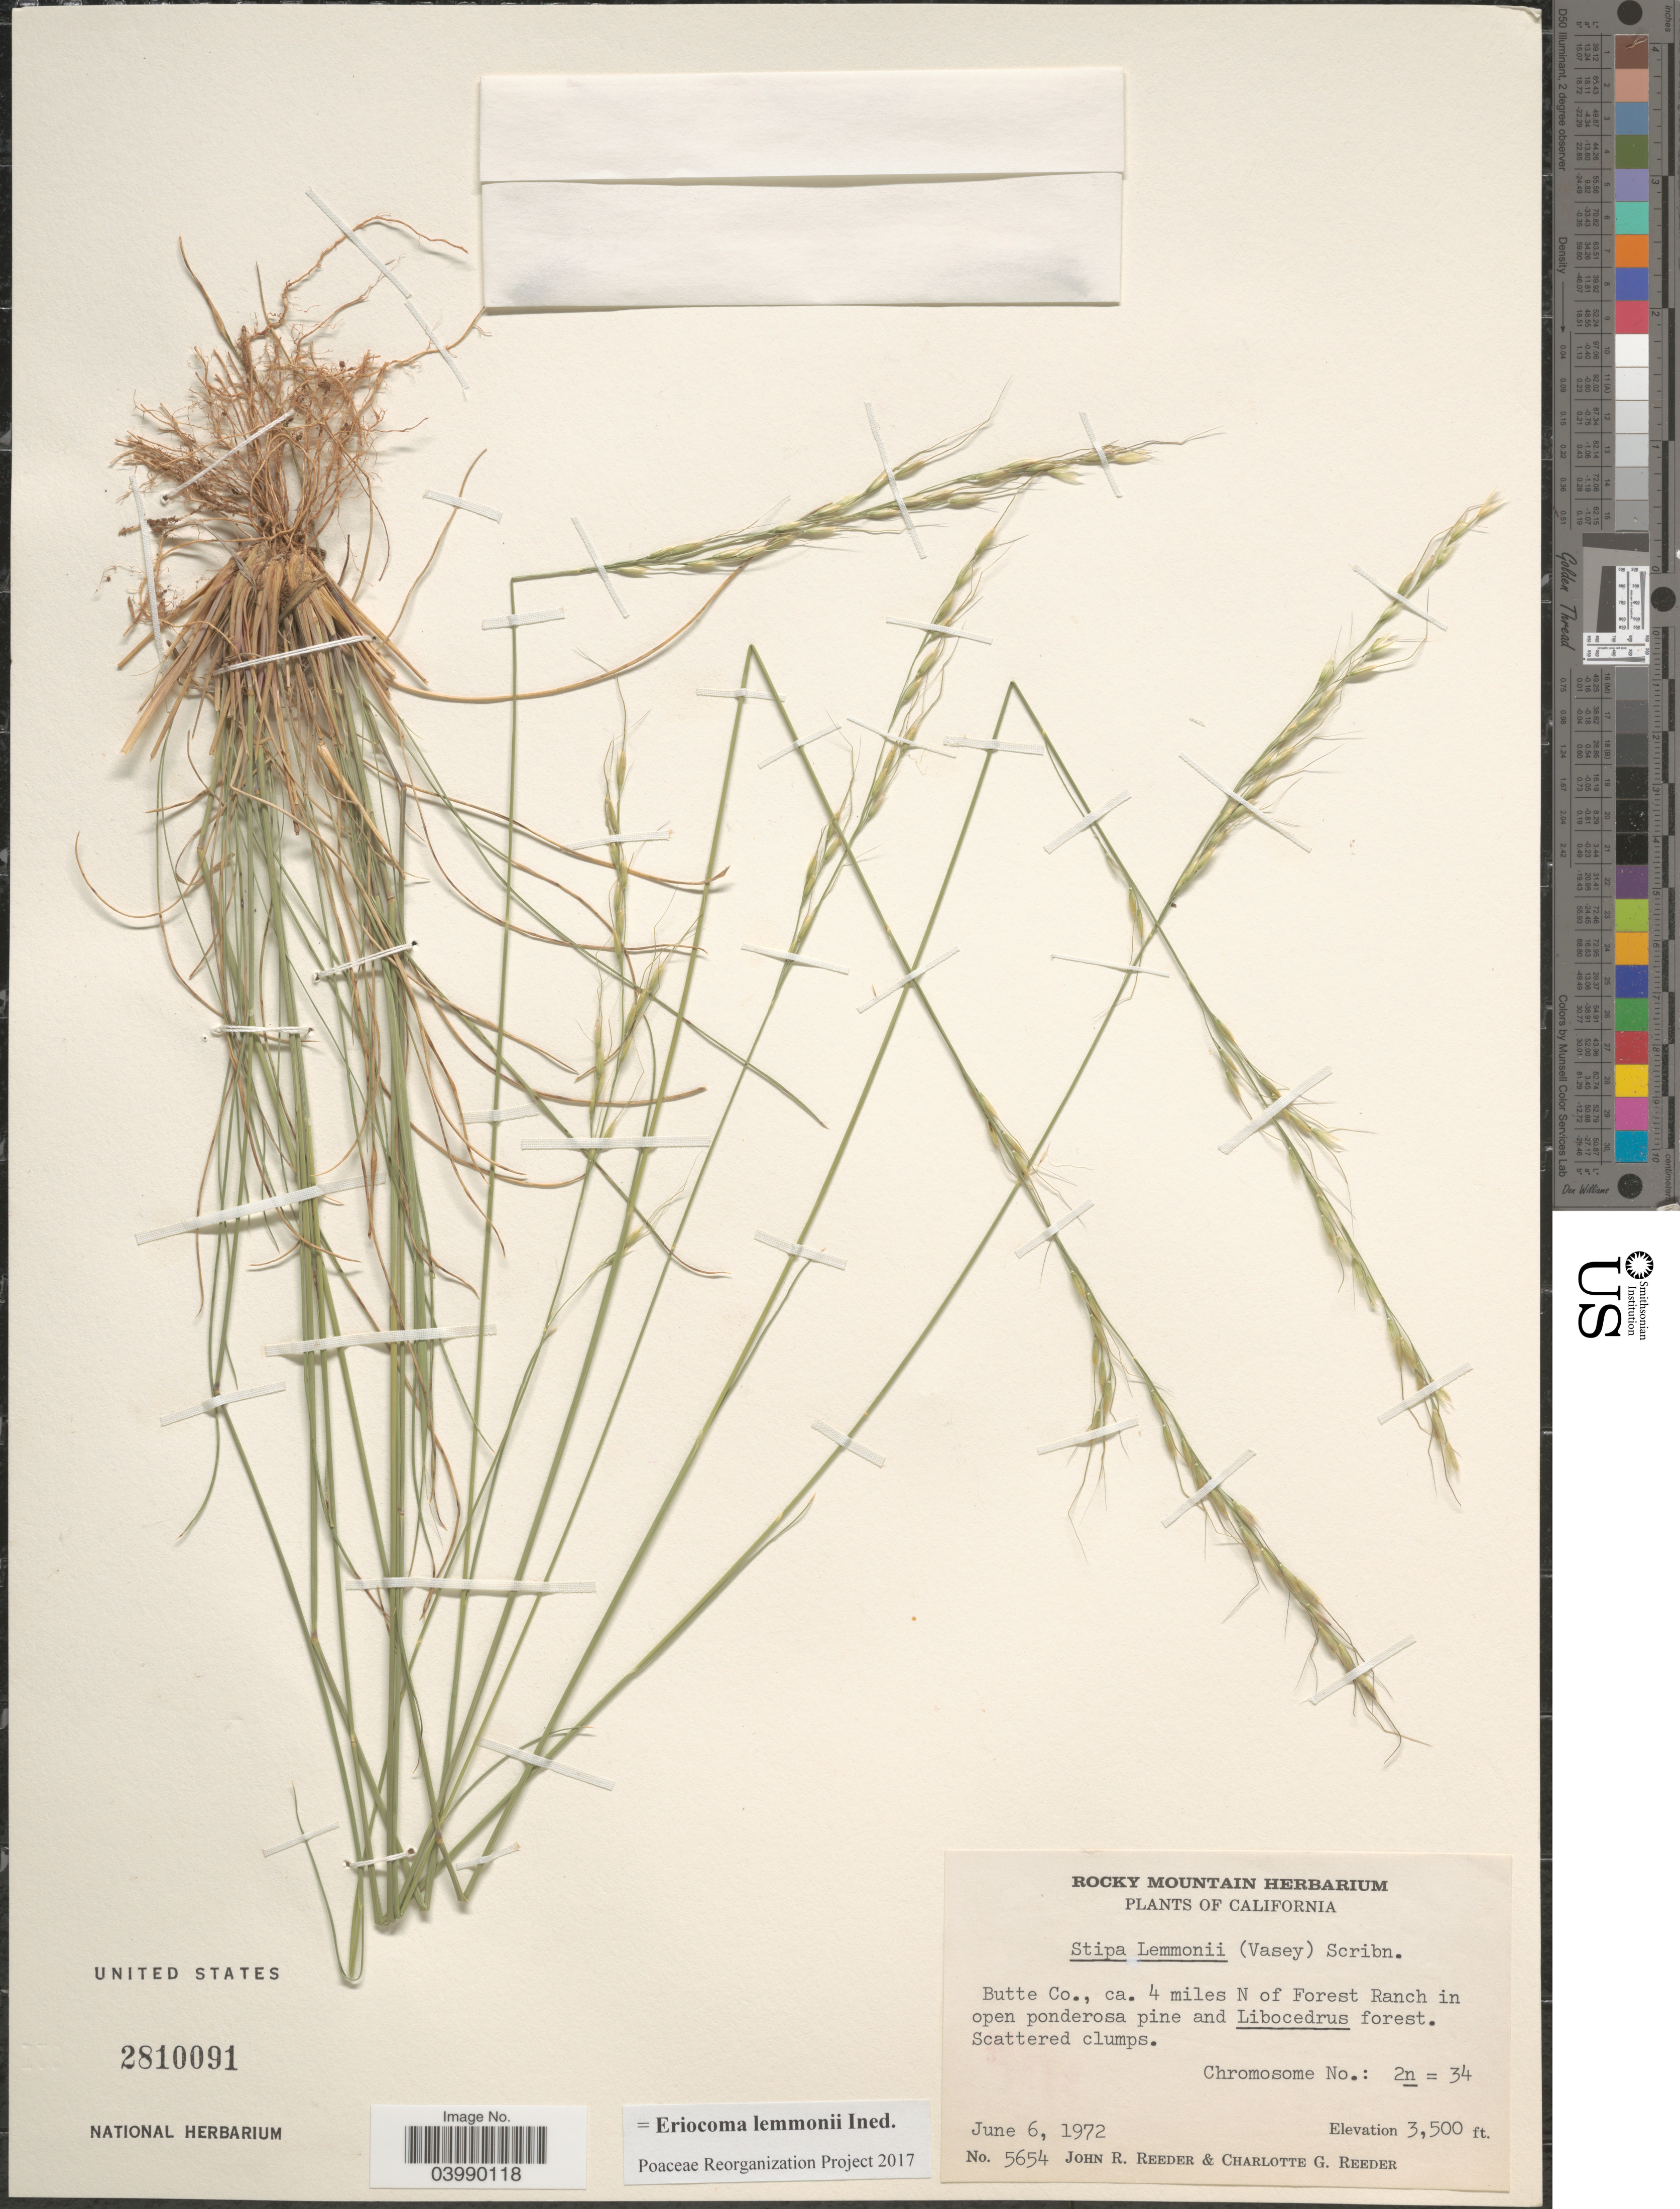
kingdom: Plantae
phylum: Tracheophyta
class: Liliopsida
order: Poales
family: Poaceae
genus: Eriocoma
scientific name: Eriocoma lemmonii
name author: (Vasey) Romasch.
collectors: J. R. Reeder & C. G. Reeder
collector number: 5654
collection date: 1972-06-06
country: United States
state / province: California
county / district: Butte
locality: Butte Co., ca. 4 miles N of Forest Ranch.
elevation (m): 1067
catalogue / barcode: US 2810091